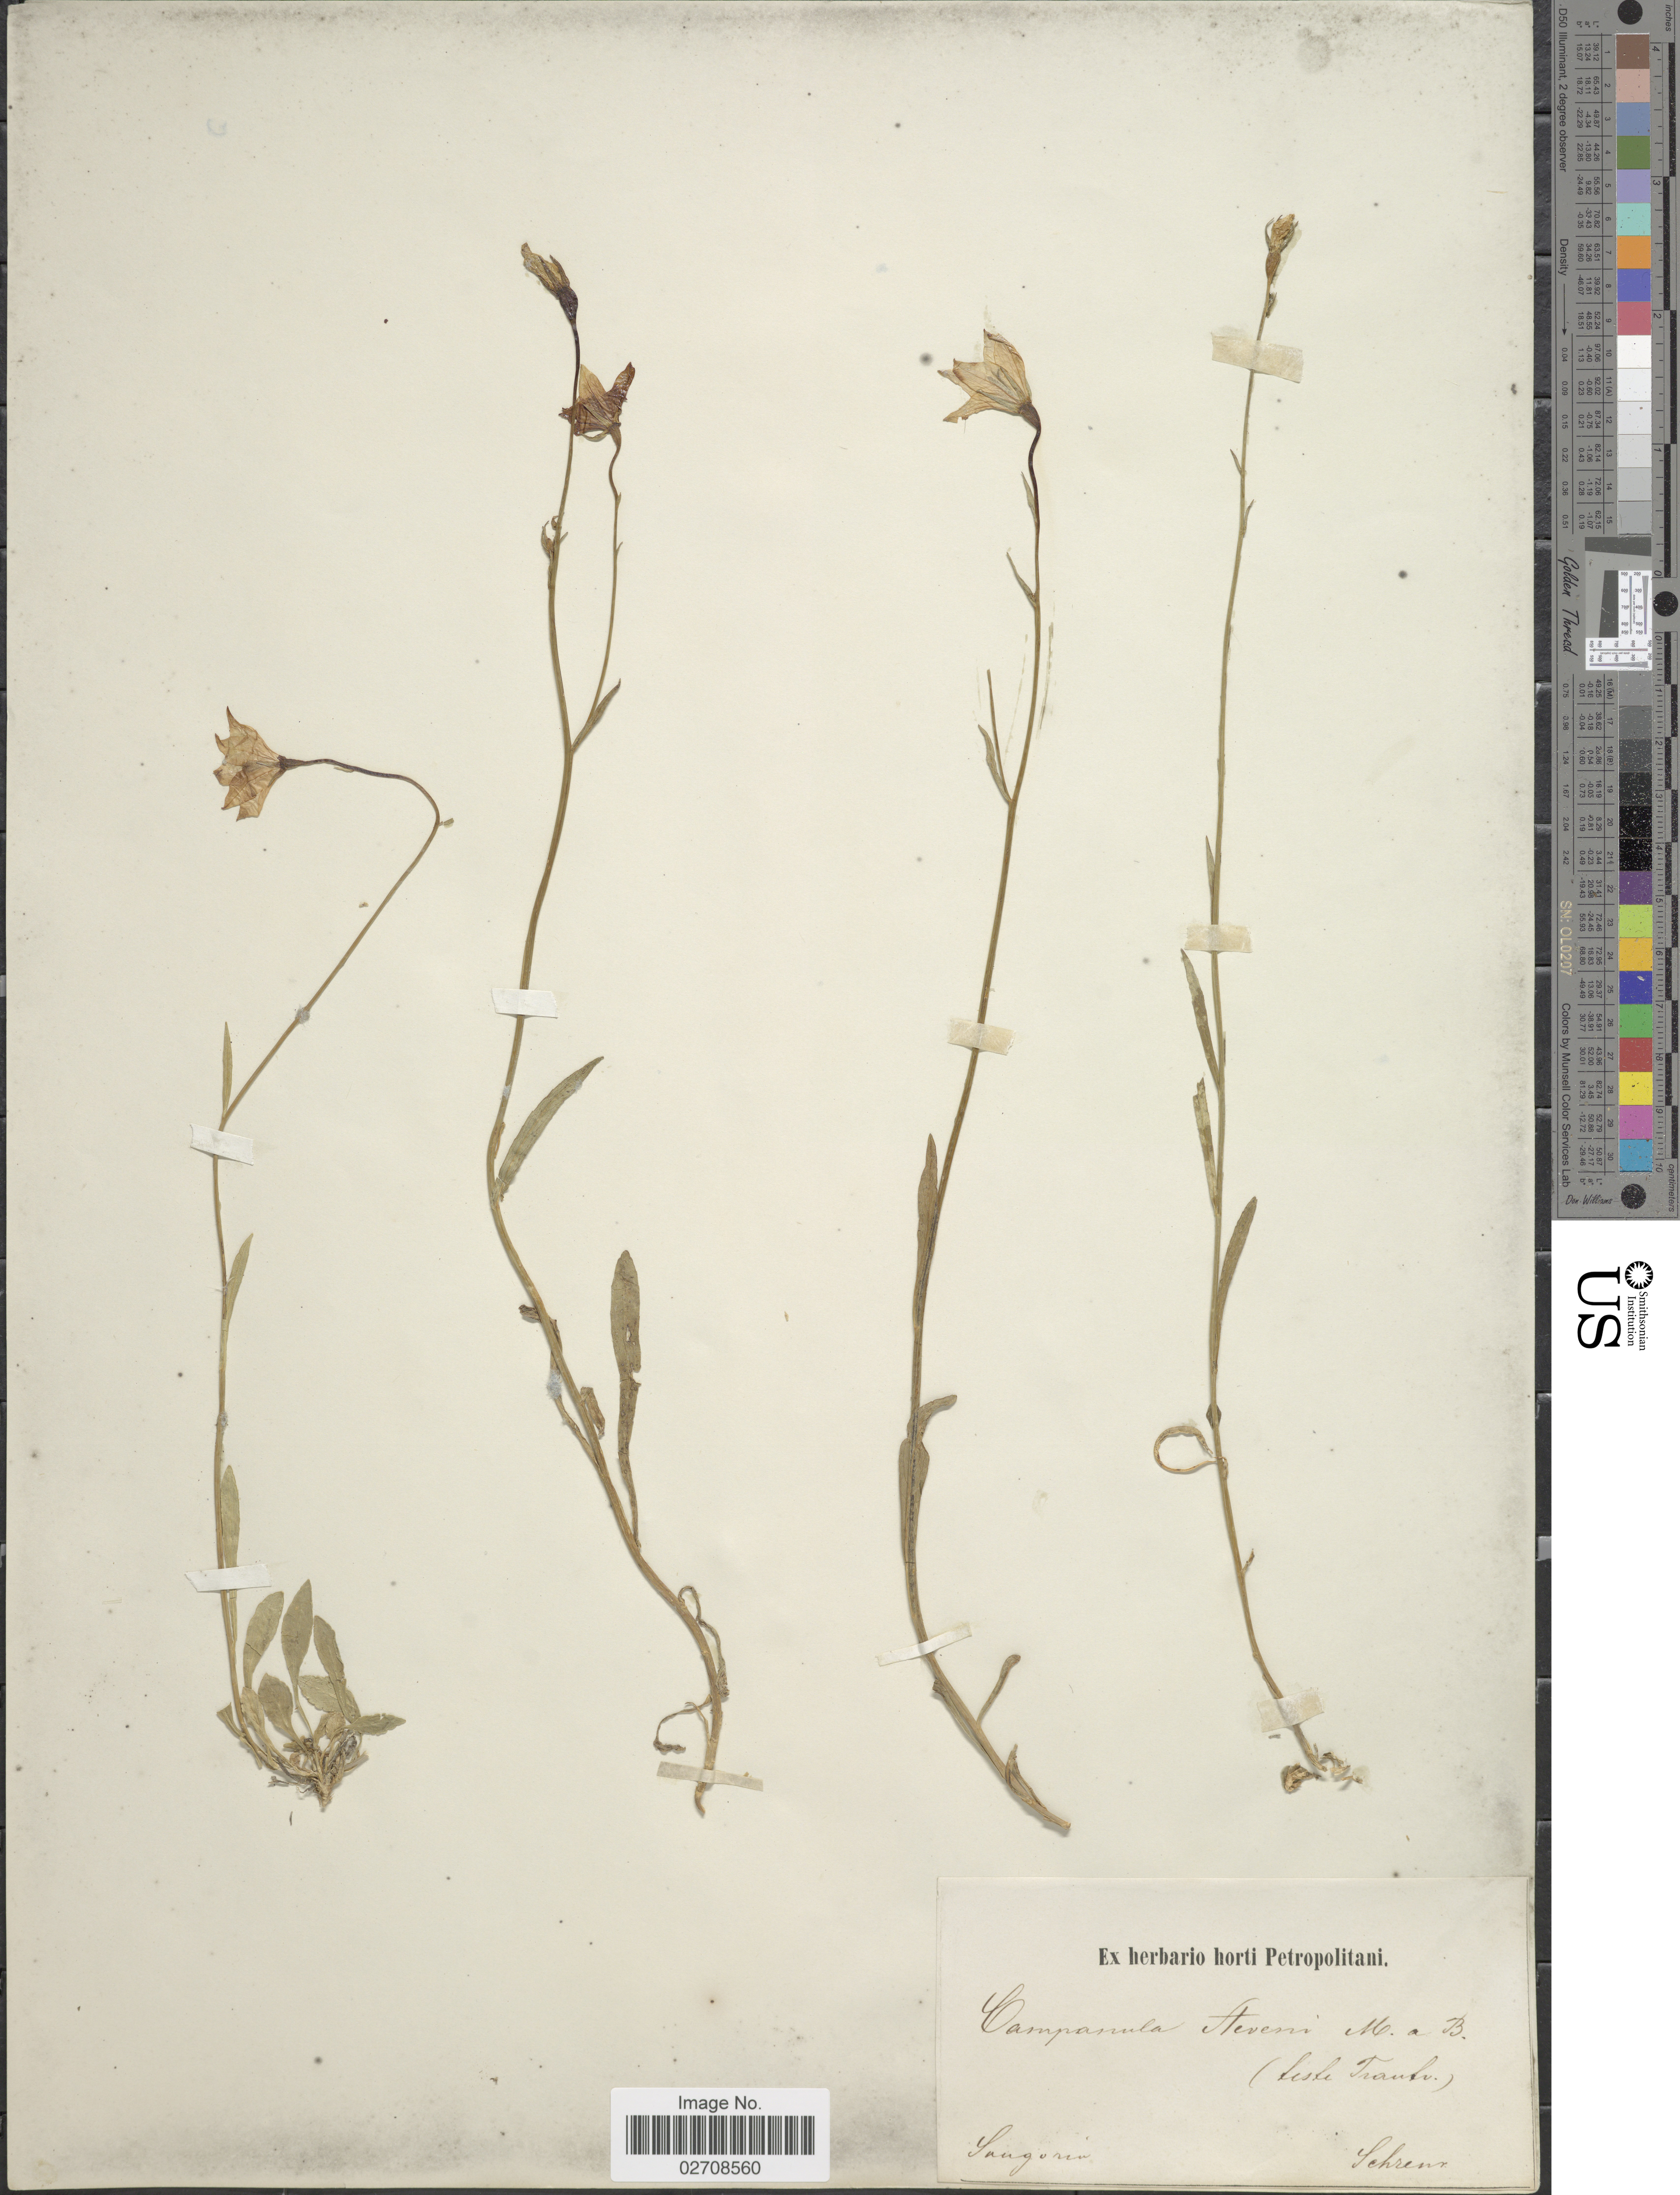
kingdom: Plantae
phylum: Tracheophyta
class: Magnoliopsida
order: Asterales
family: Campanulaceae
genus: Campanula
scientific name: Campanula stevenii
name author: M. Bieb.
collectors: A.G. Schrenk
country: China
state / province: Gansu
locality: Songaria